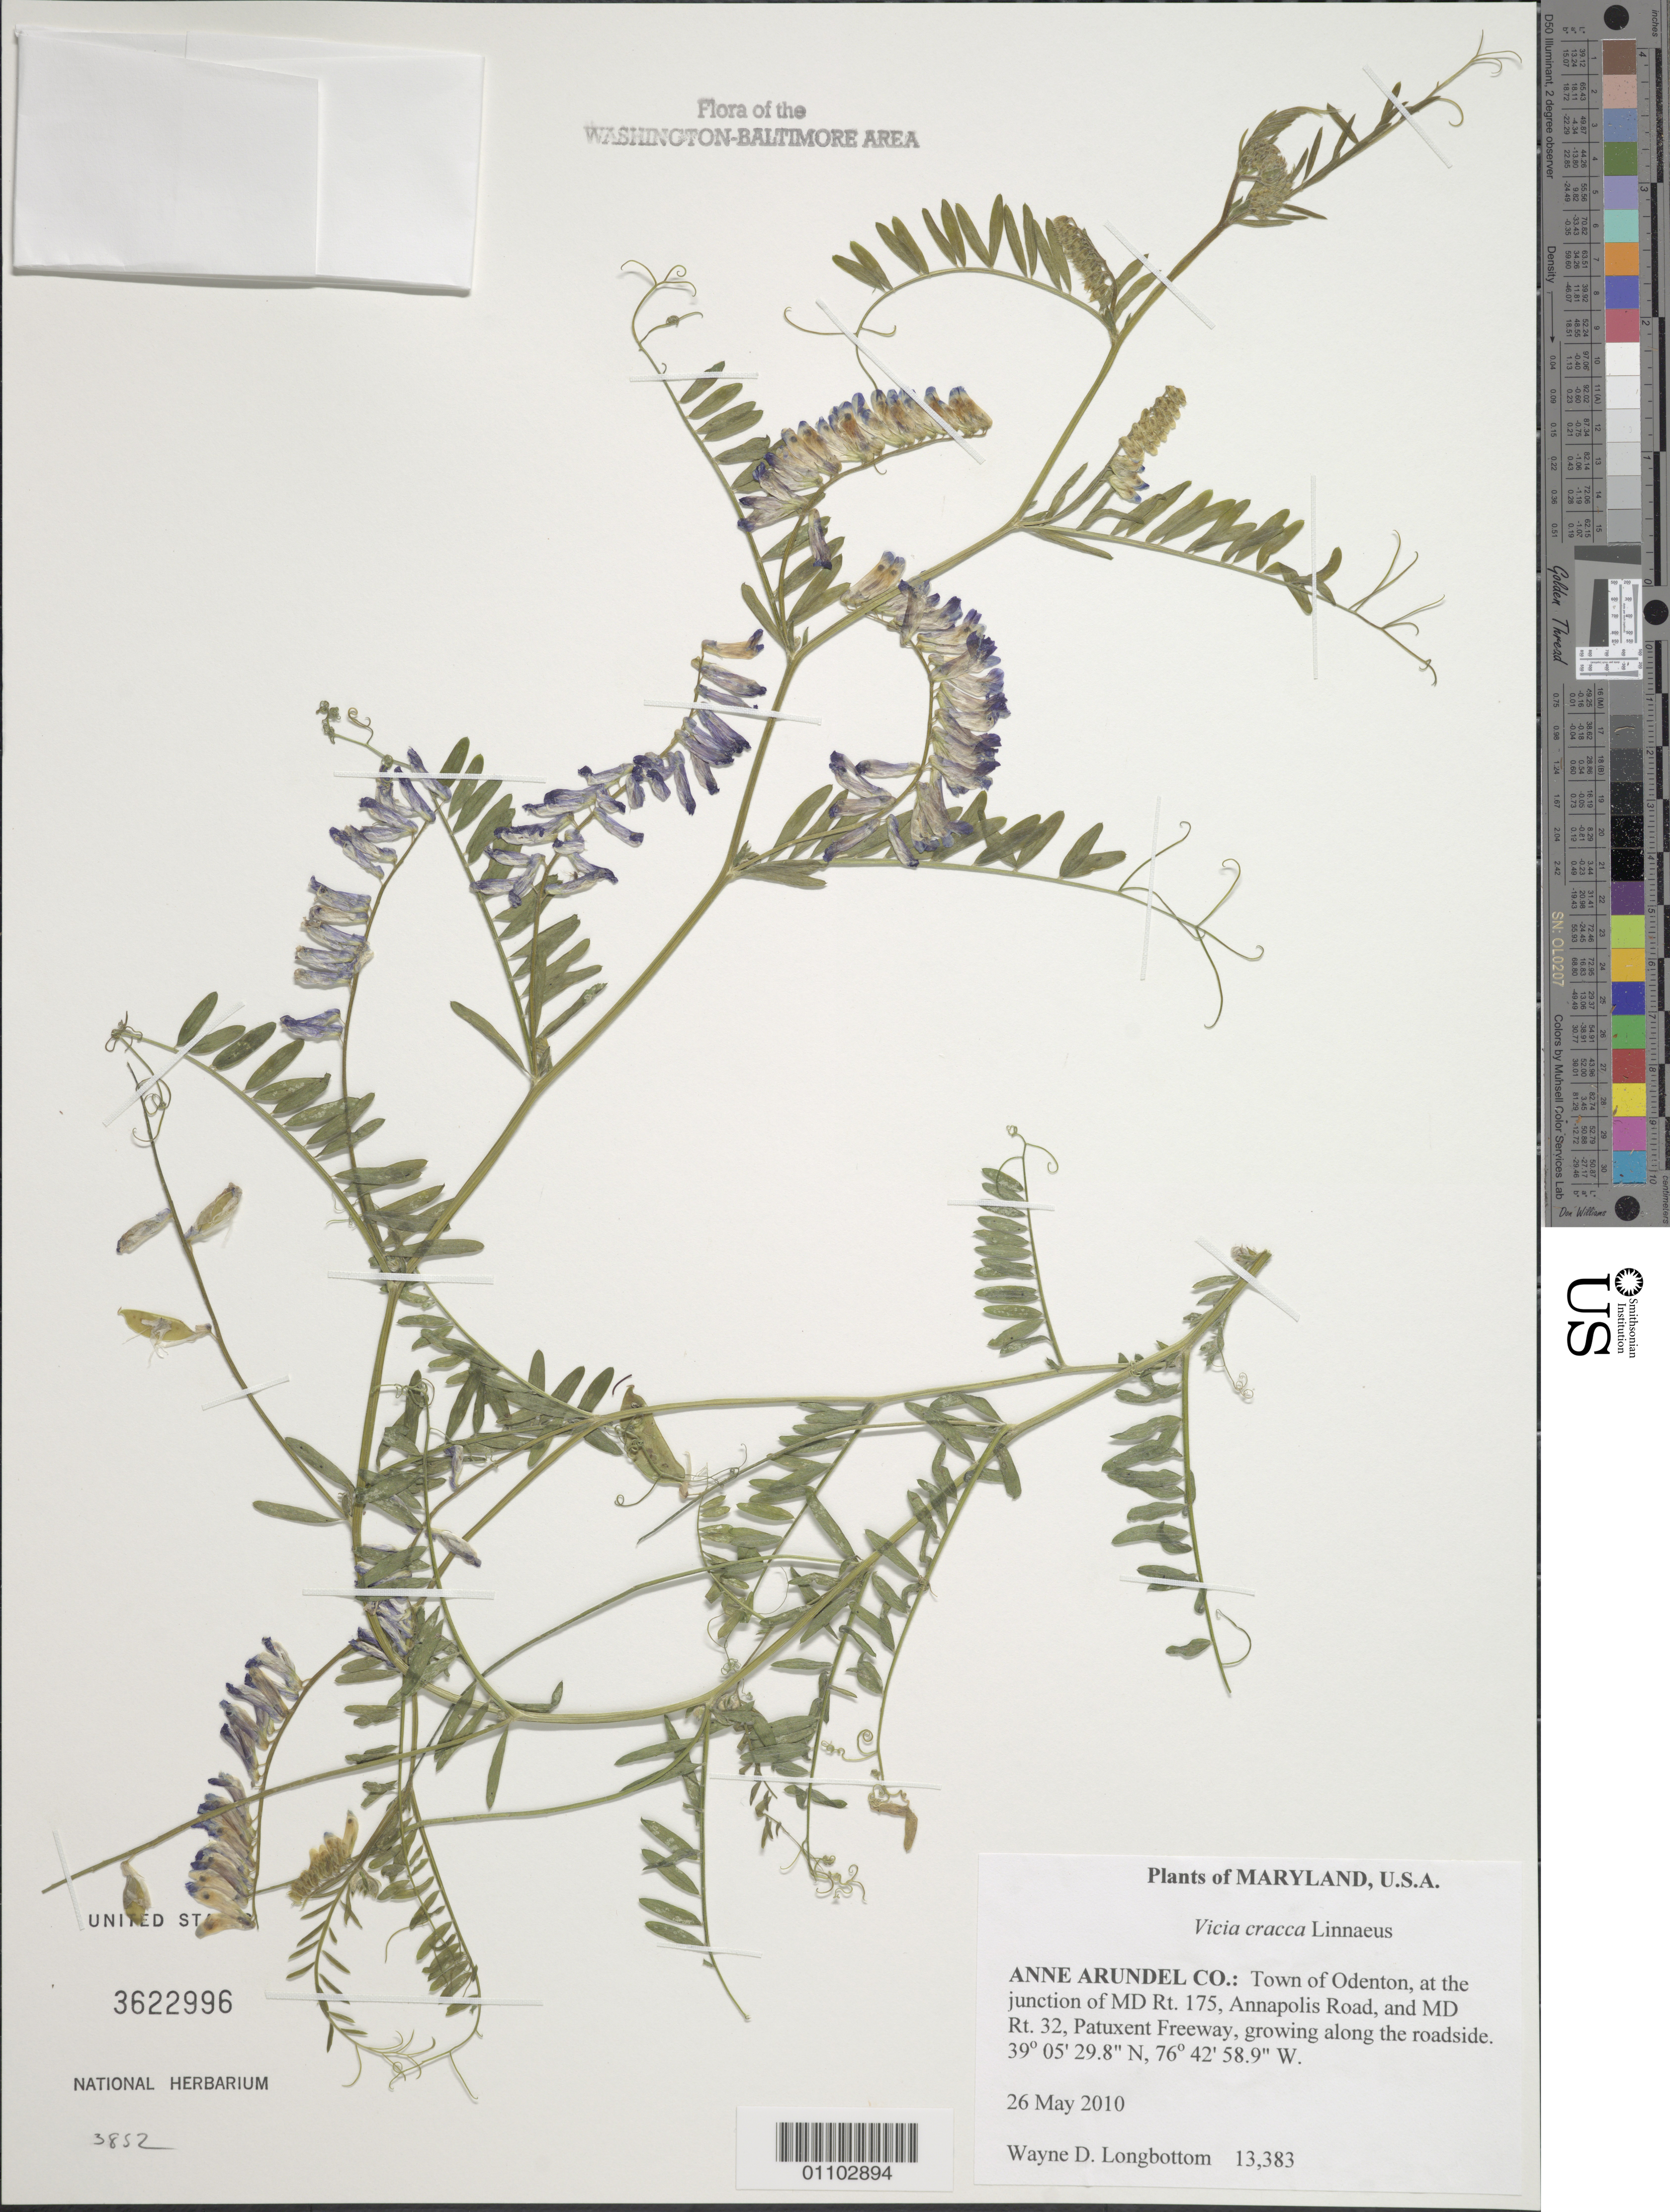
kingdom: Plantae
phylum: Tracheophyta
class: Magnoliopsida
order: Fabales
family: Fabaceae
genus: Vicia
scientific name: Vicia cracca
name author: L.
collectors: W. D. Longbottom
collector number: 13383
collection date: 2010-05-26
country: United States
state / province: Maryland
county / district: Anne Arundel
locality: Town of Odenton, at the junction of MD Rt. 175, Annapolis Road, and MD Rt. 32, Patuxent Freeway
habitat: Growing along the roadside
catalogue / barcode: US 3622996